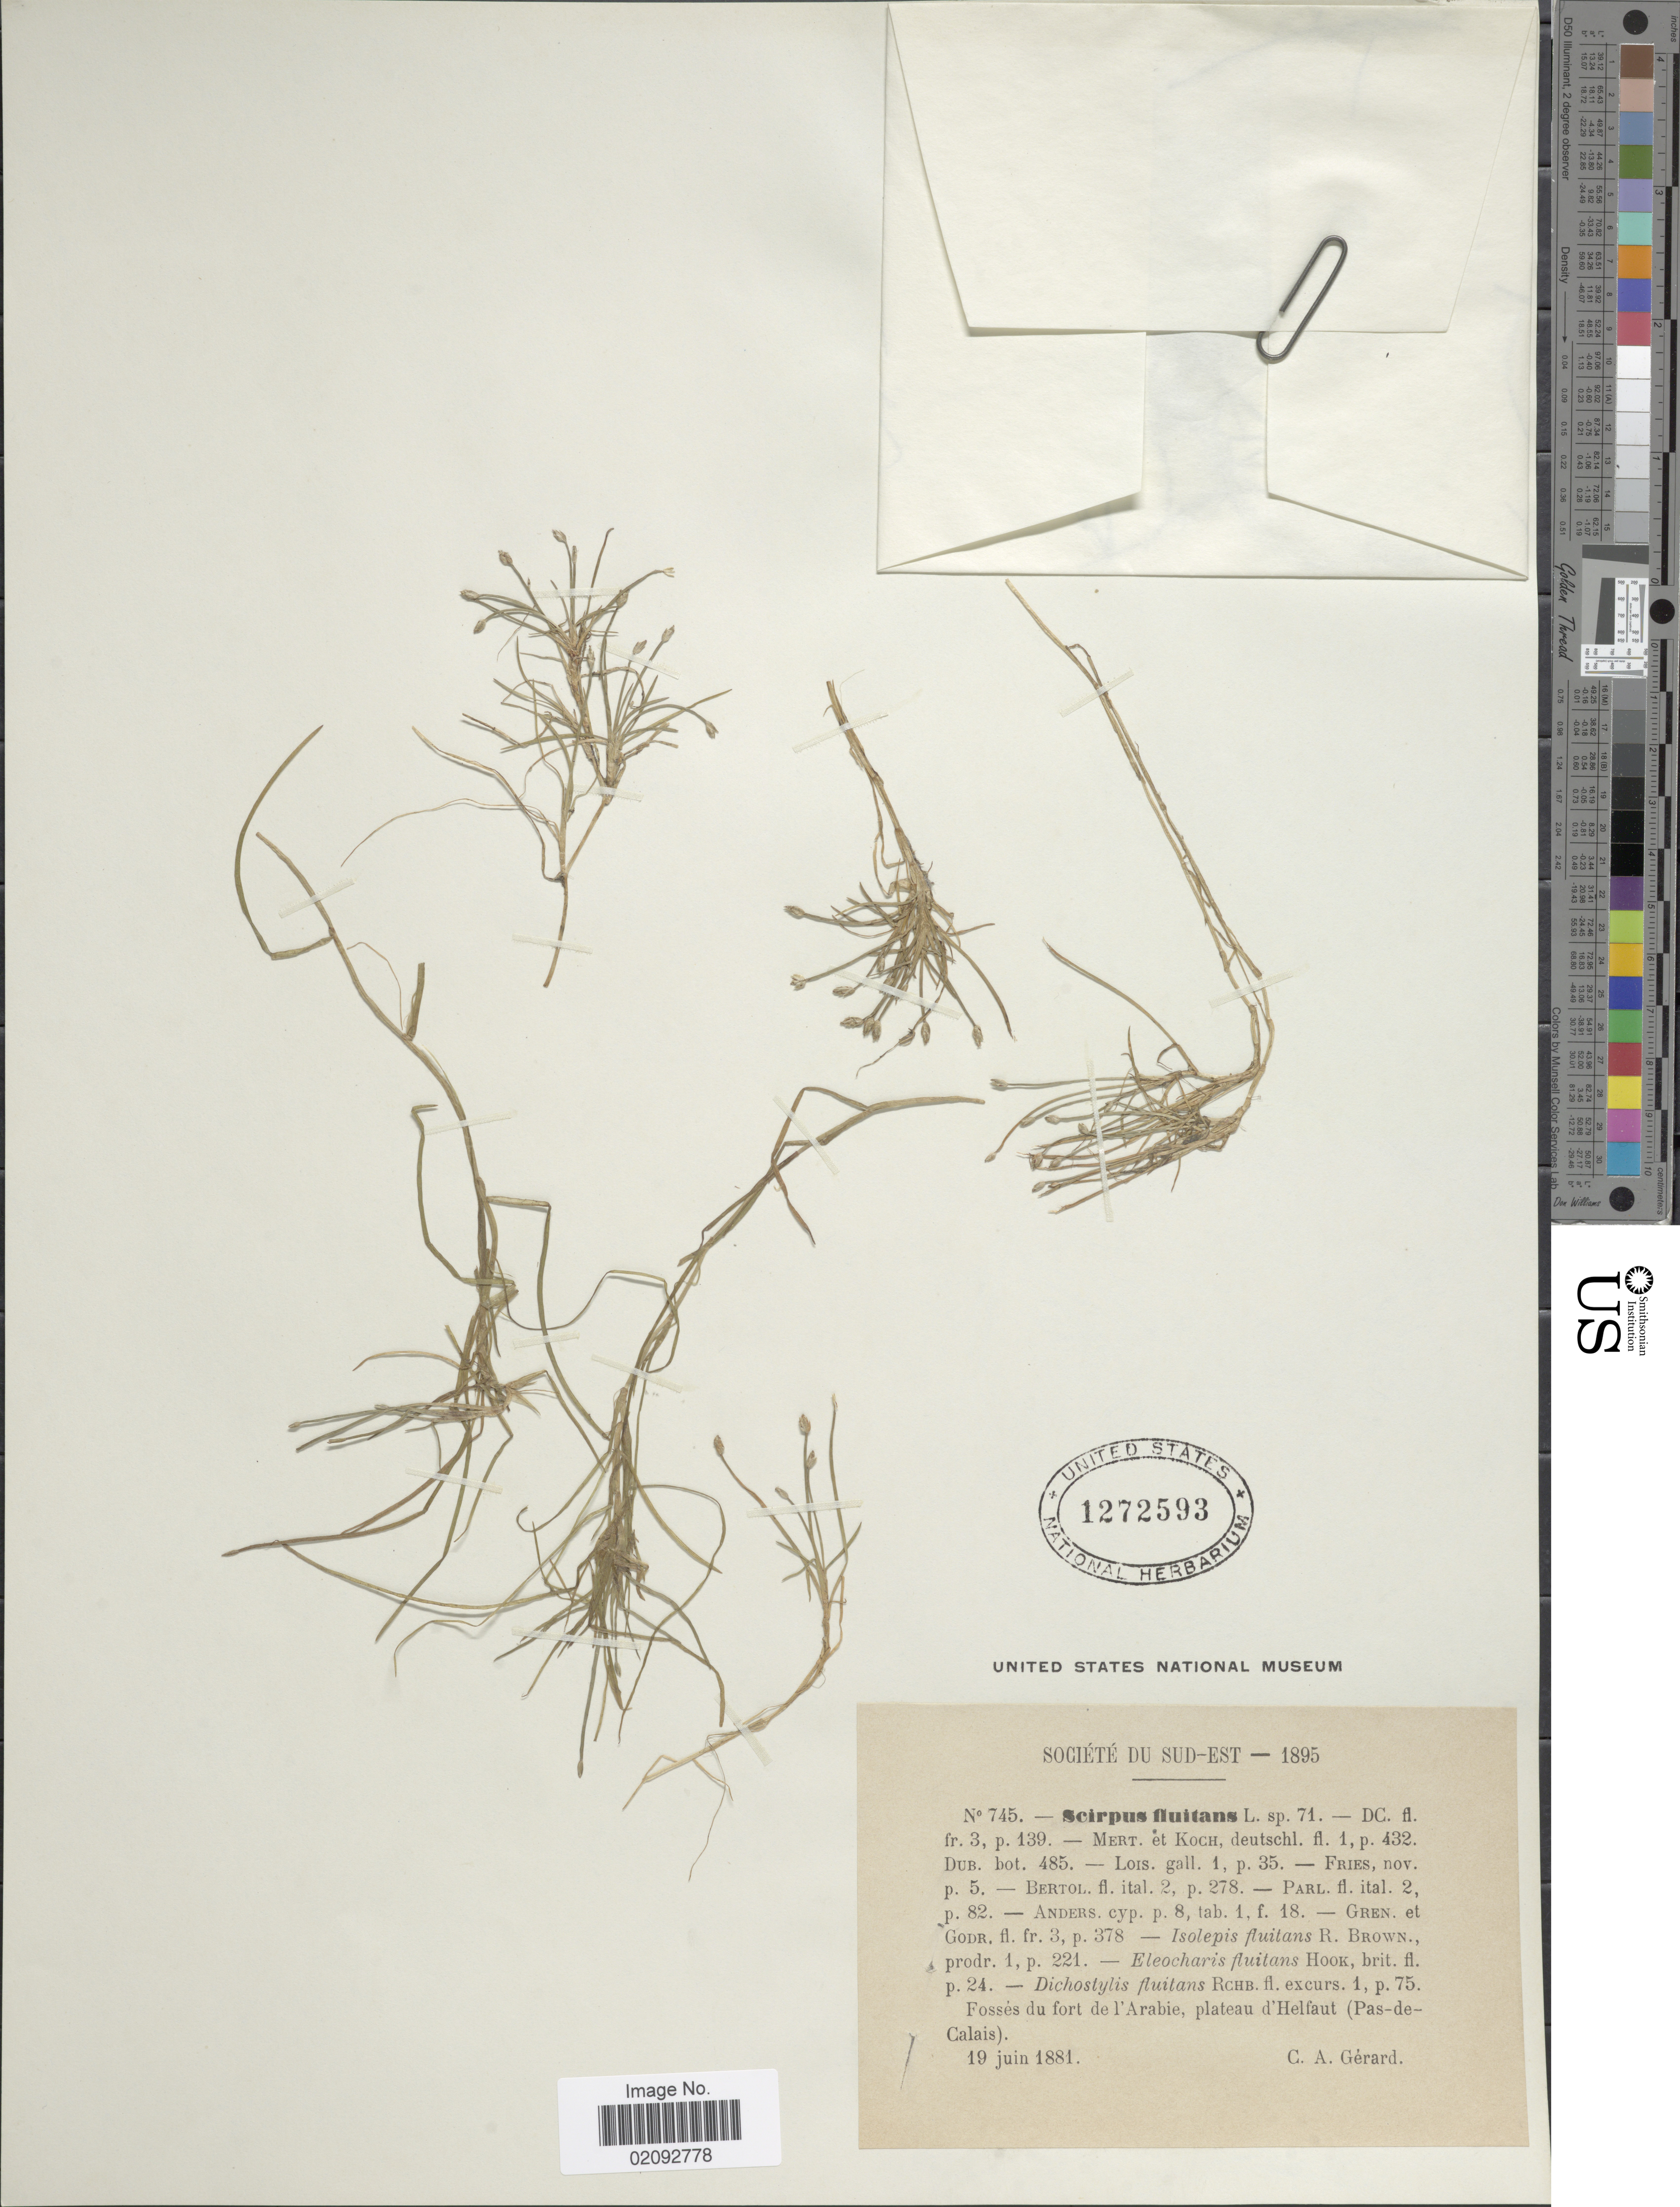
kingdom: Plantae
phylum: Tracheophyta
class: Liliopsida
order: Poales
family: Cyperaceae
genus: Isolepis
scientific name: Isolepis fluitans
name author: (L.) R. Br.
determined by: Strong, Mark T., (BOT), Smithsonian Institution - National Museum of Natural History (UNITED STATES)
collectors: C. Gerard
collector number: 745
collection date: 1881-06-19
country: France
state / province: Hauts-de-France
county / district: Pas-de-Calais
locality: Fosses du fort de l'Arabie, plateau d'Helfaut (Pas-de-Calais)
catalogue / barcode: US 1272593